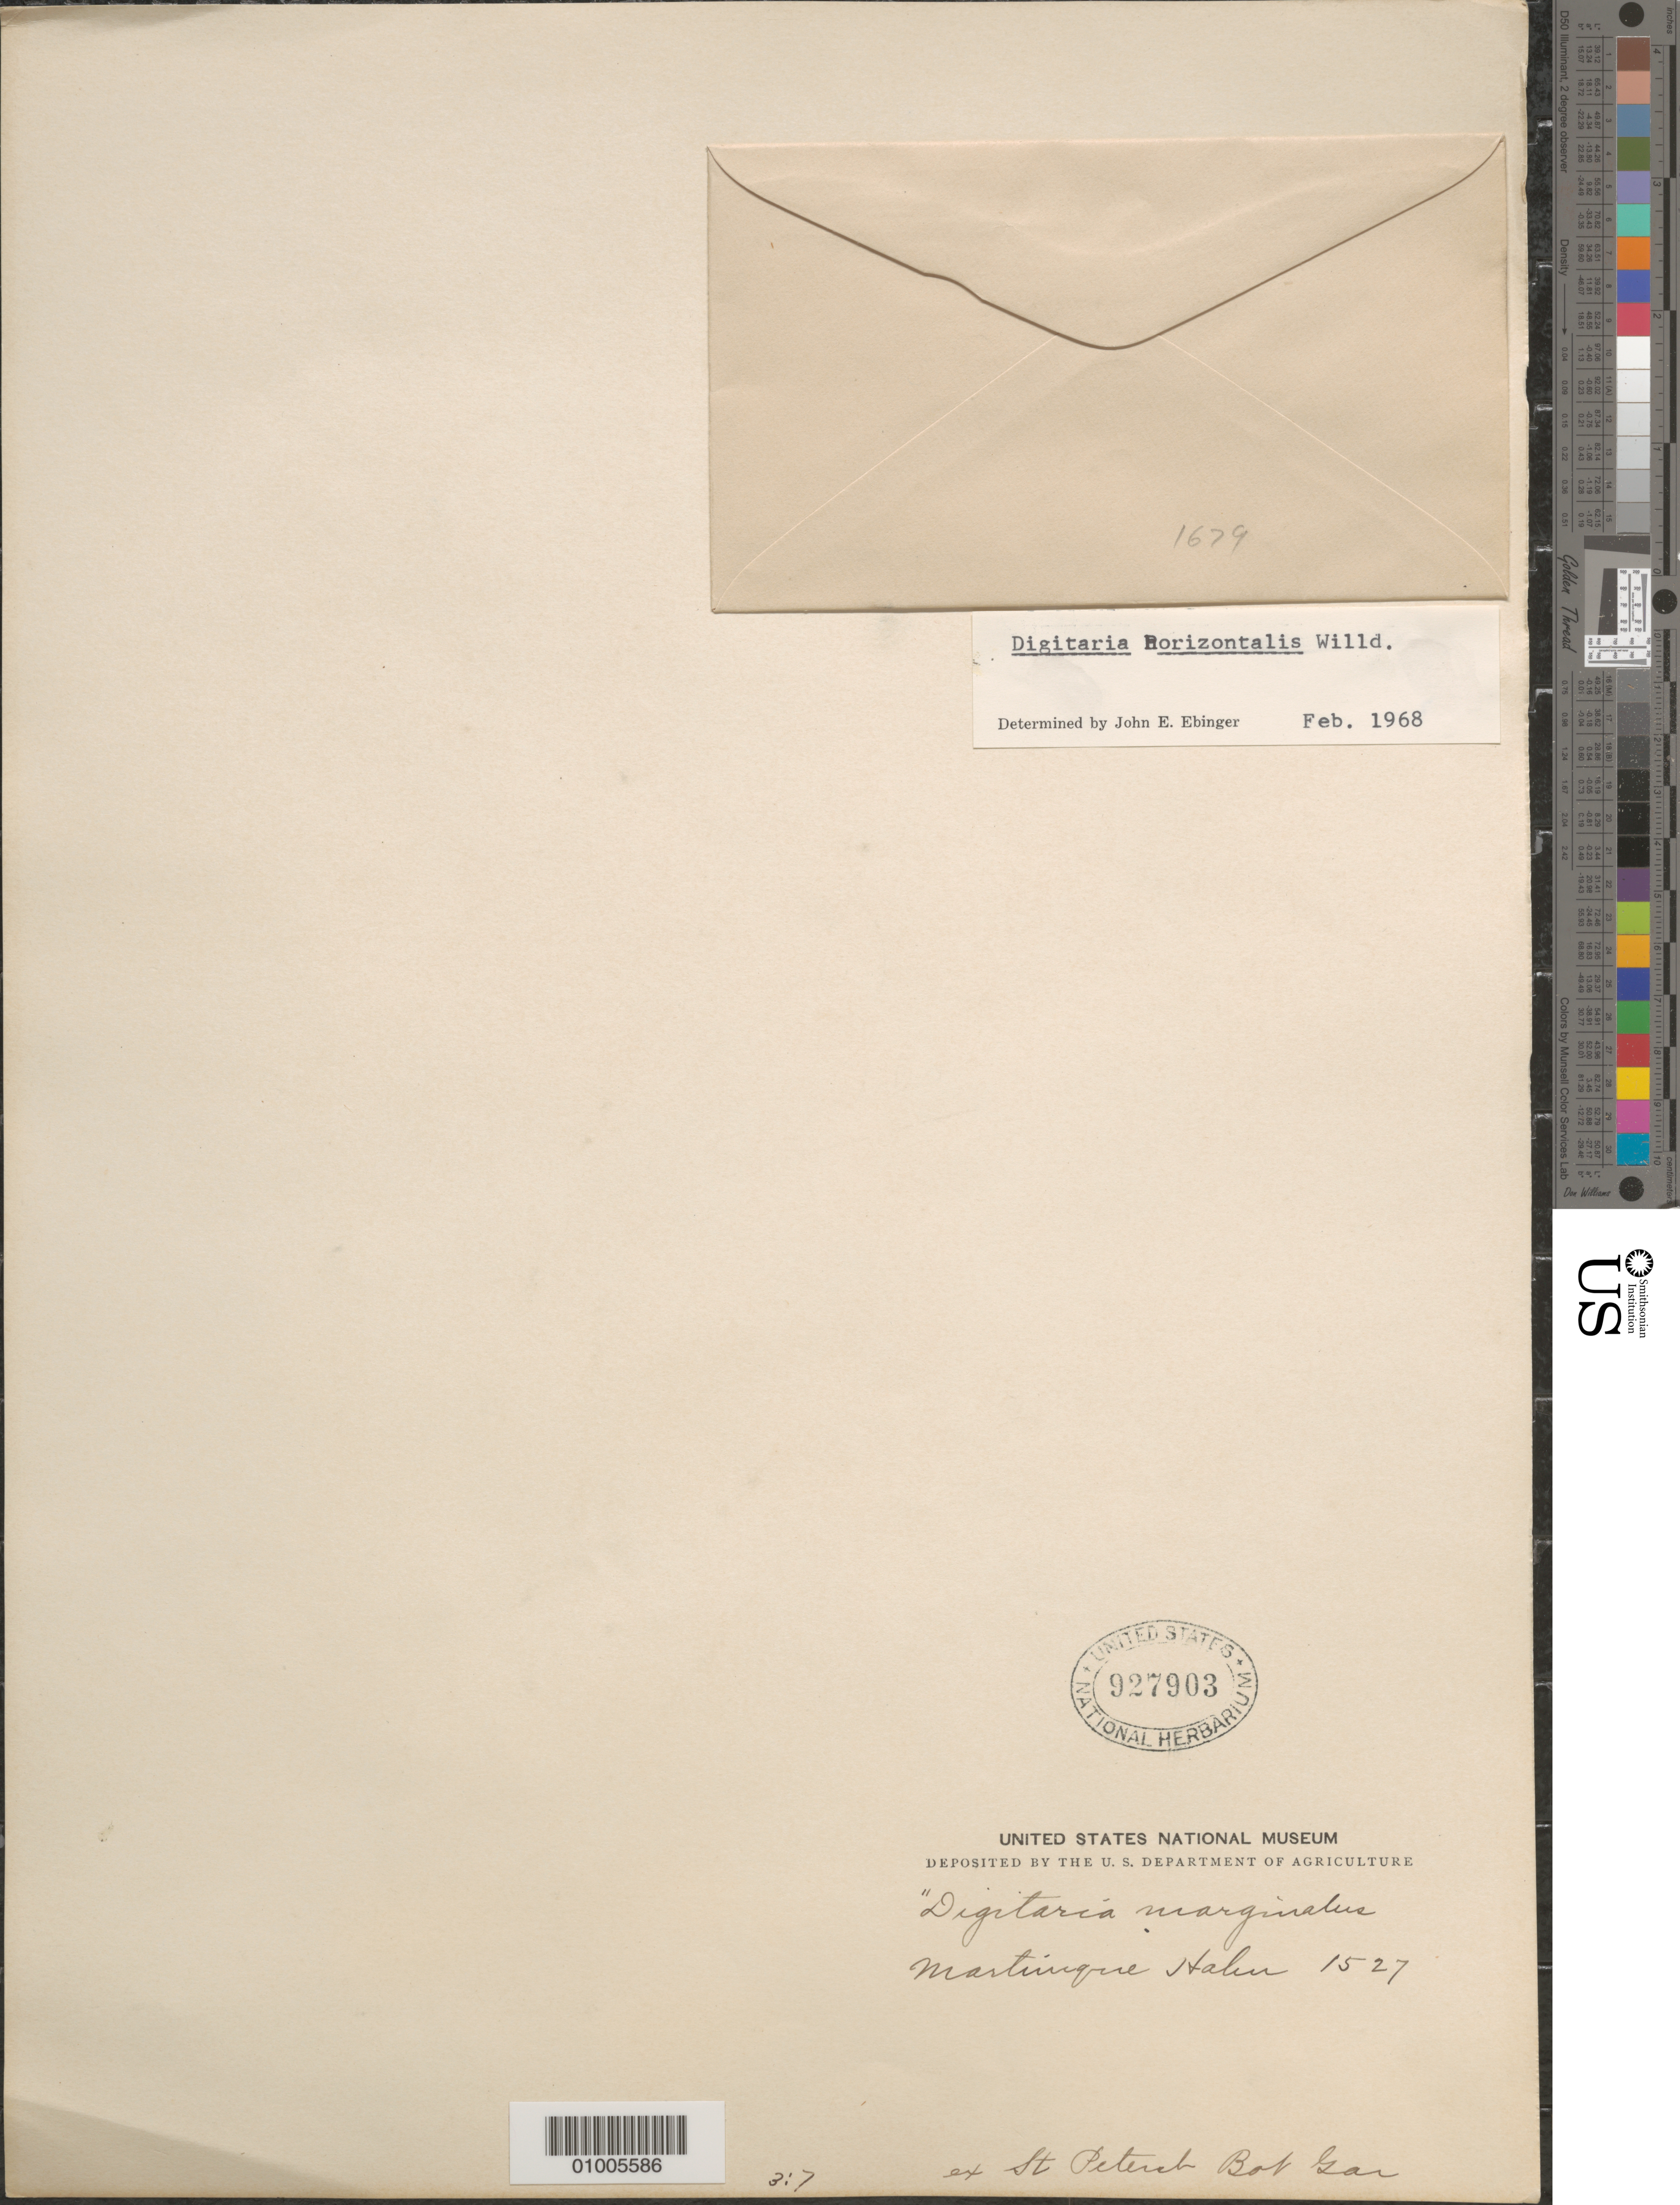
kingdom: Plantae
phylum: Tracheophyta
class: Liliopsida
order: Poales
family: Poaceae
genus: Digitaria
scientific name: Digitaria horizontalis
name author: Willd.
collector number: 1527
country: Martinique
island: Martinique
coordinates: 0 N, 0 E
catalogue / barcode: US 927903